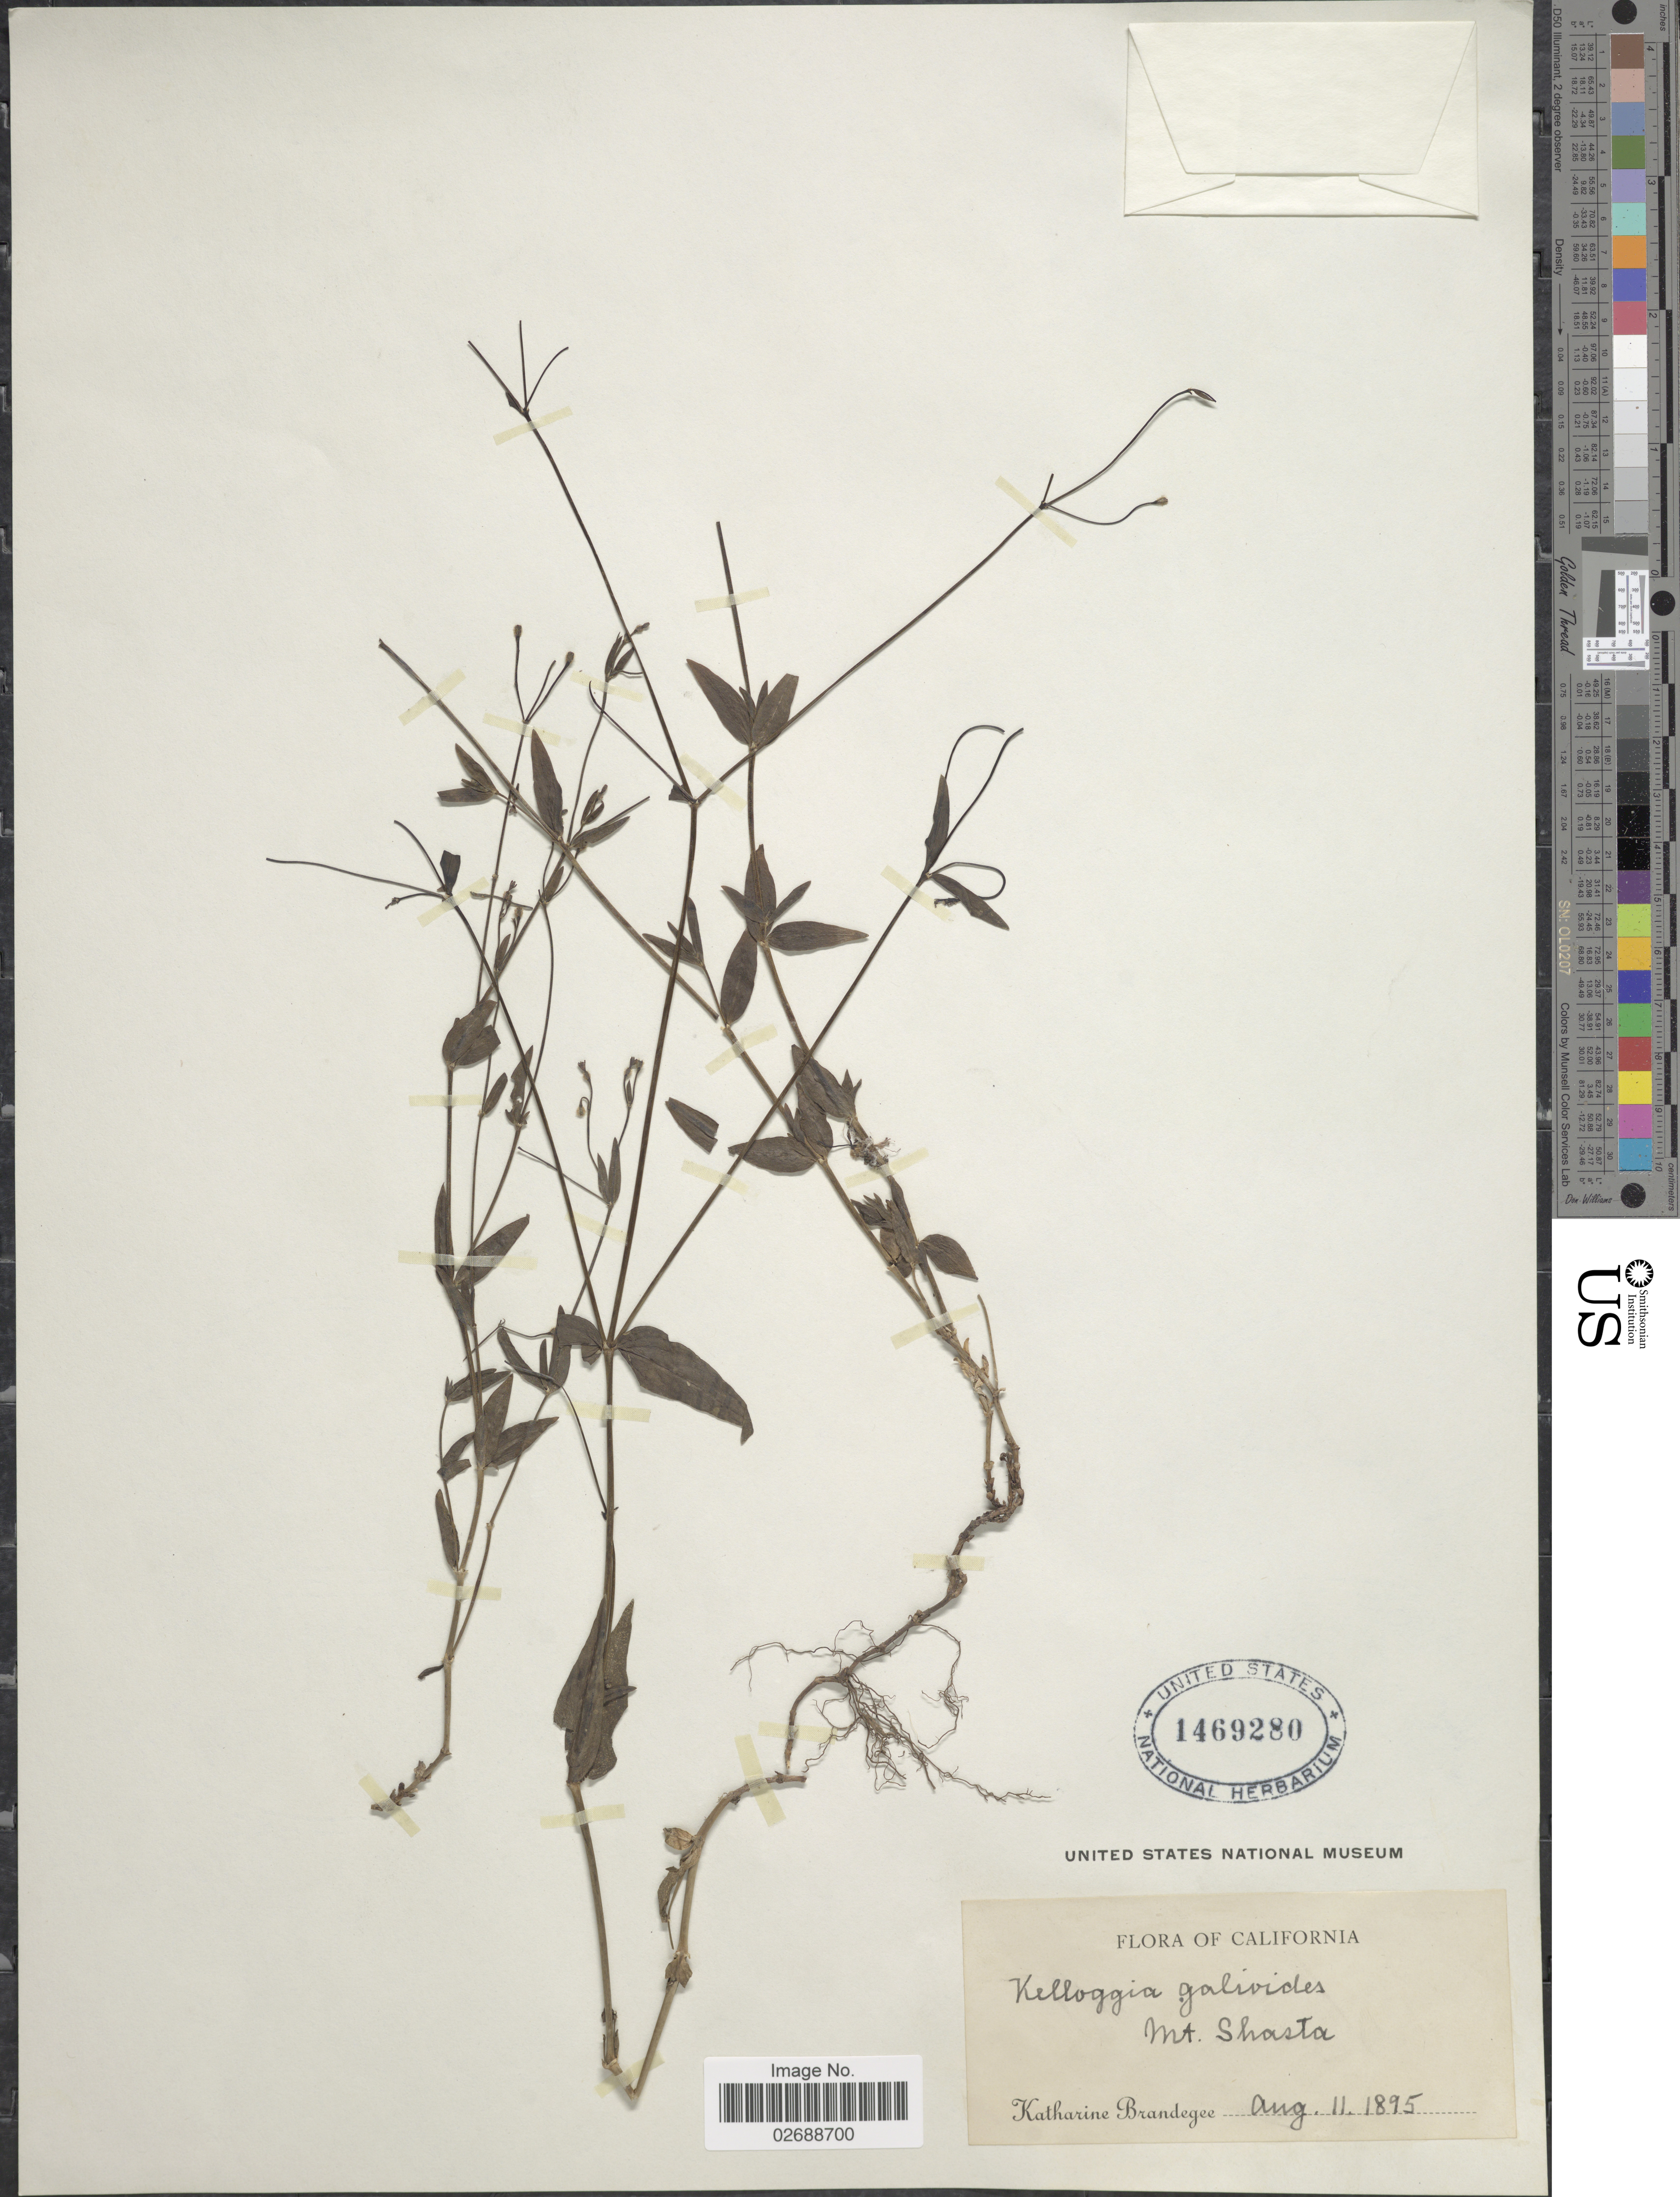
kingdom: Plantae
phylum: Tracheophyta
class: Magnoliopsida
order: Gentianales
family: Rubiaceae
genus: Kelloggia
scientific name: Kelloggia galioides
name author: Torr.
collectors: M. K. Brandegee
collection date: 1895-08-11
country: United States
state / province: California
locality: Mt. Shasta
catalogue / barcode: US 1469280